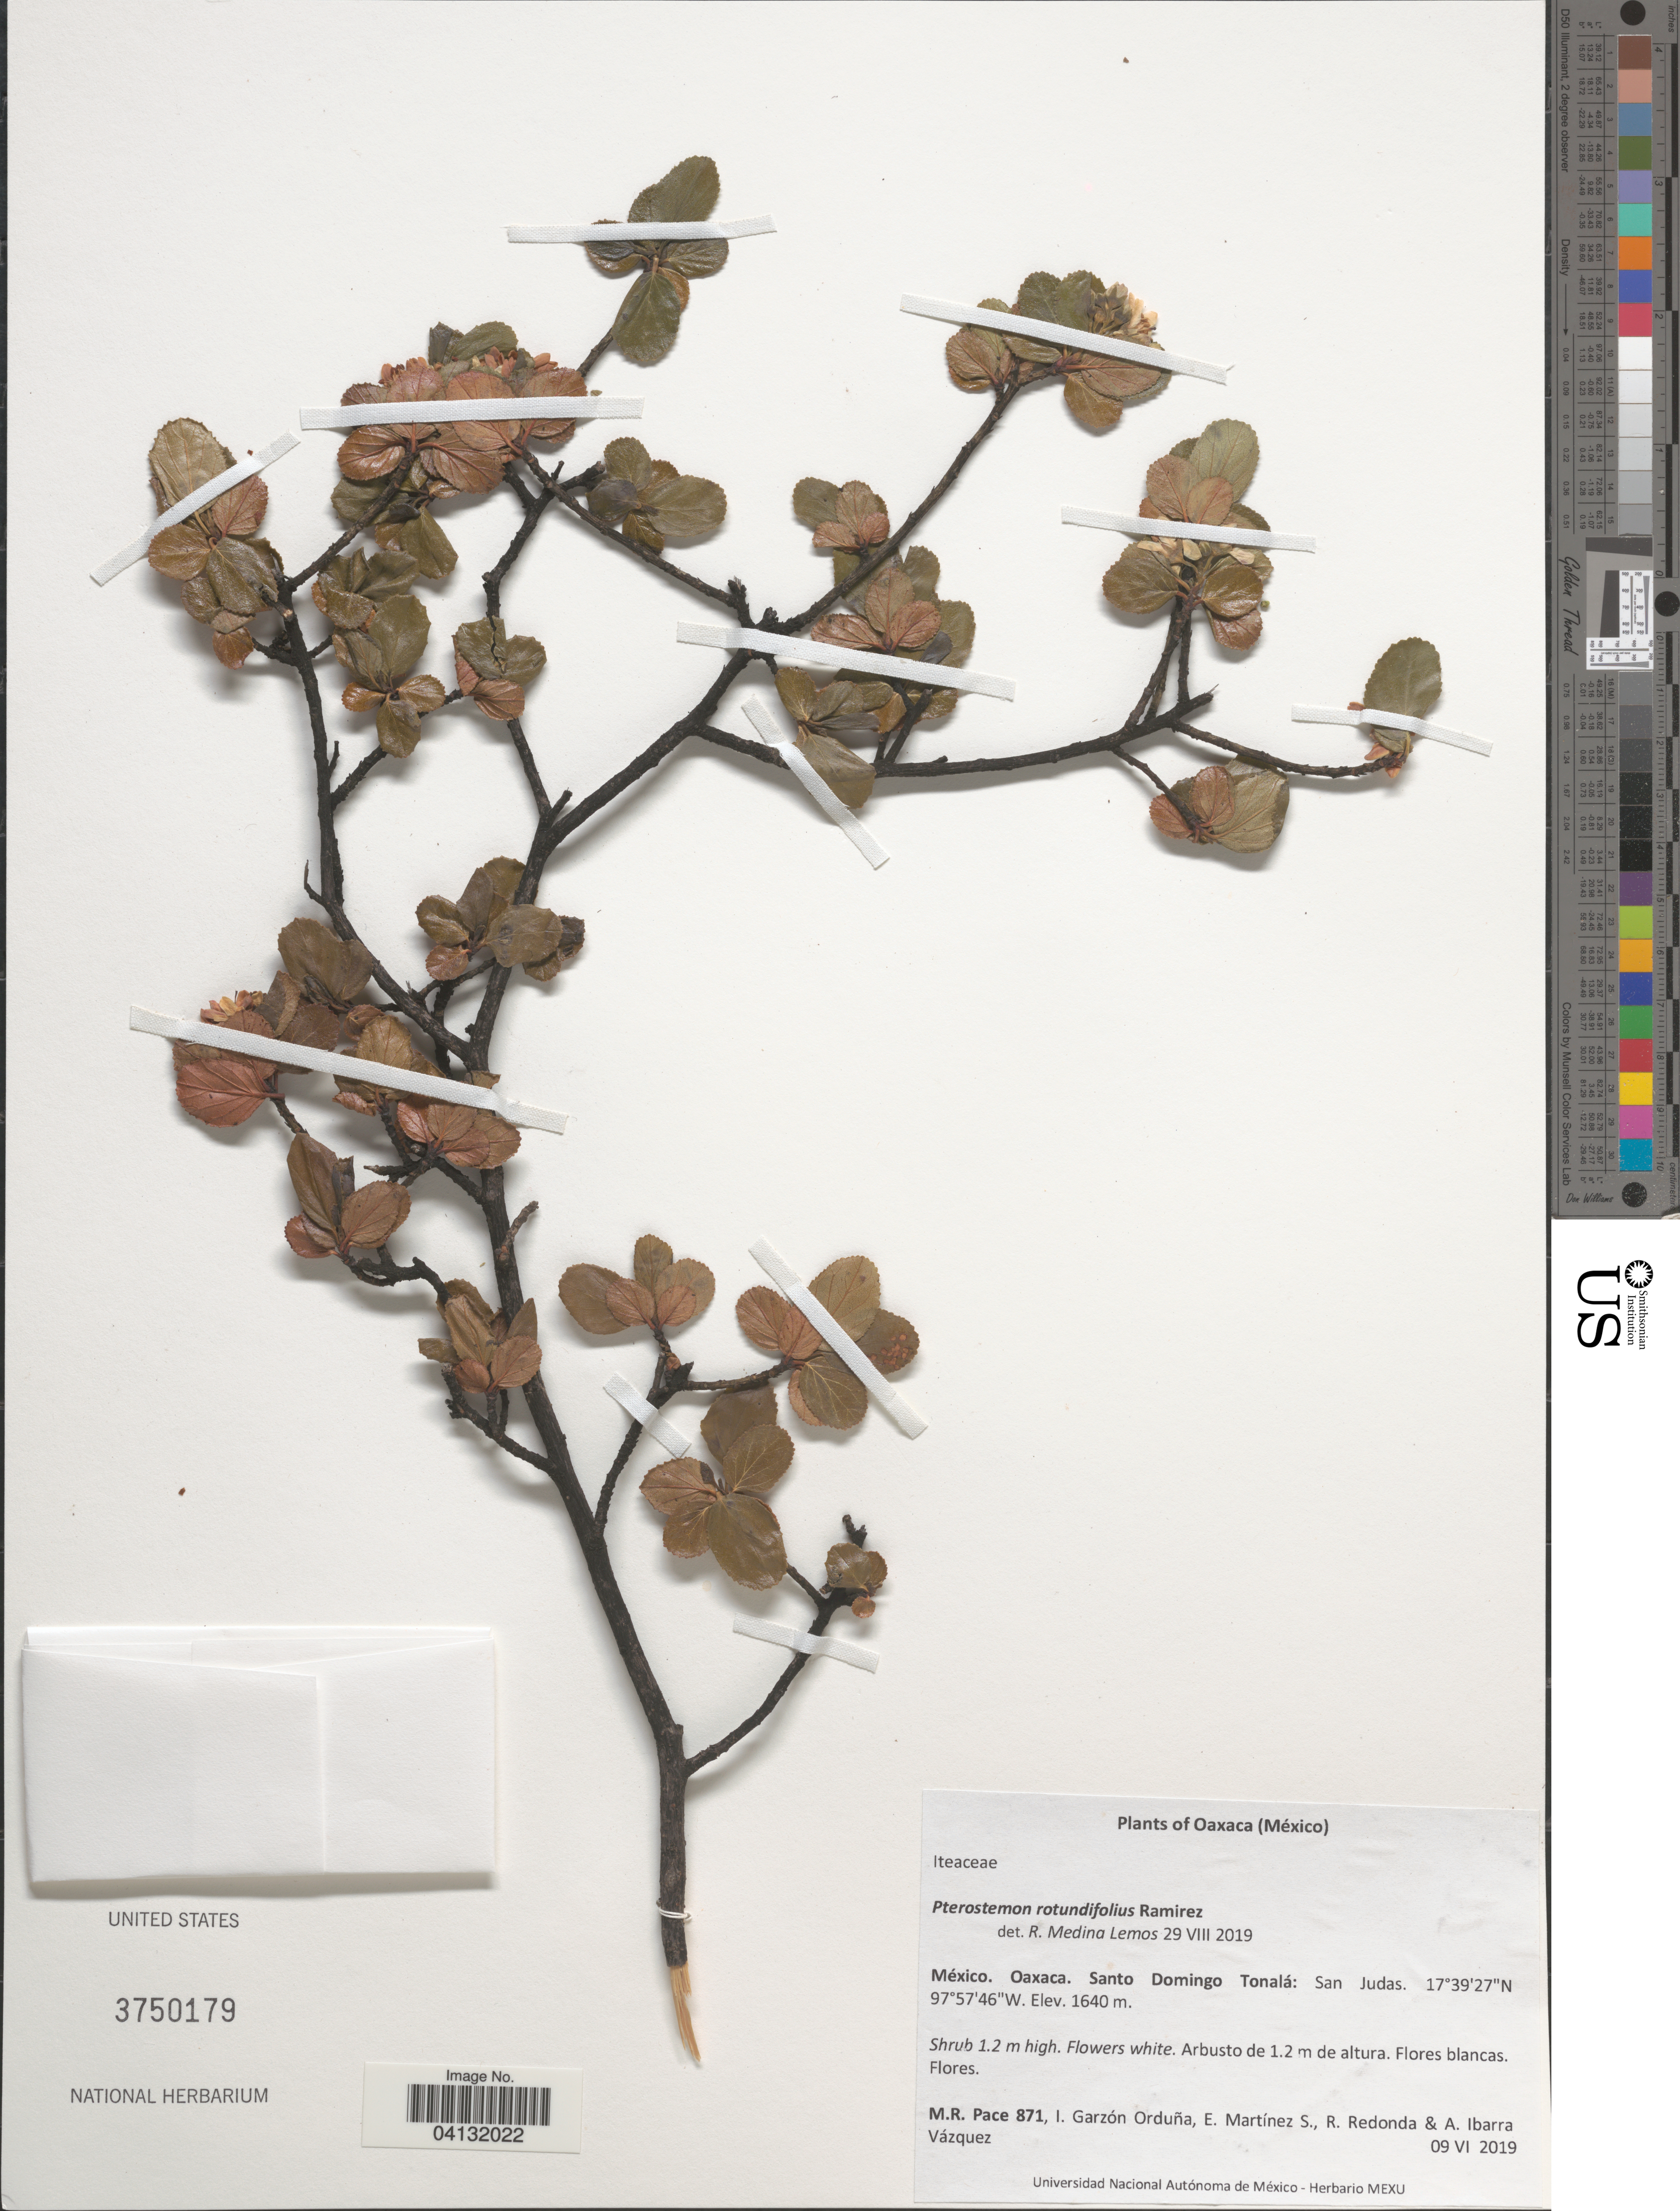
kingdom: Plantae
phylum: Tracheophyta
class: Magnoliopsida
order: Saxifragales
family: Iteaceae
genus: Pterostemon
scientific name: Pterostemon rotundifolius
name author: Ramírez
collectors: M. R. Pace, I. Garzón Orduna, E. M. Martínez S., R. Redonda & A. Ibarra Vázquez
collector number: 871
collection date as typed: Transcribed d/m/y: 9/6/2019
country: Mexico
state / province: Oaxaca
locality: Santo Domingo Tonalá; San Judas.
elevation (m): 1640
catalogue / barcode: US 3750179